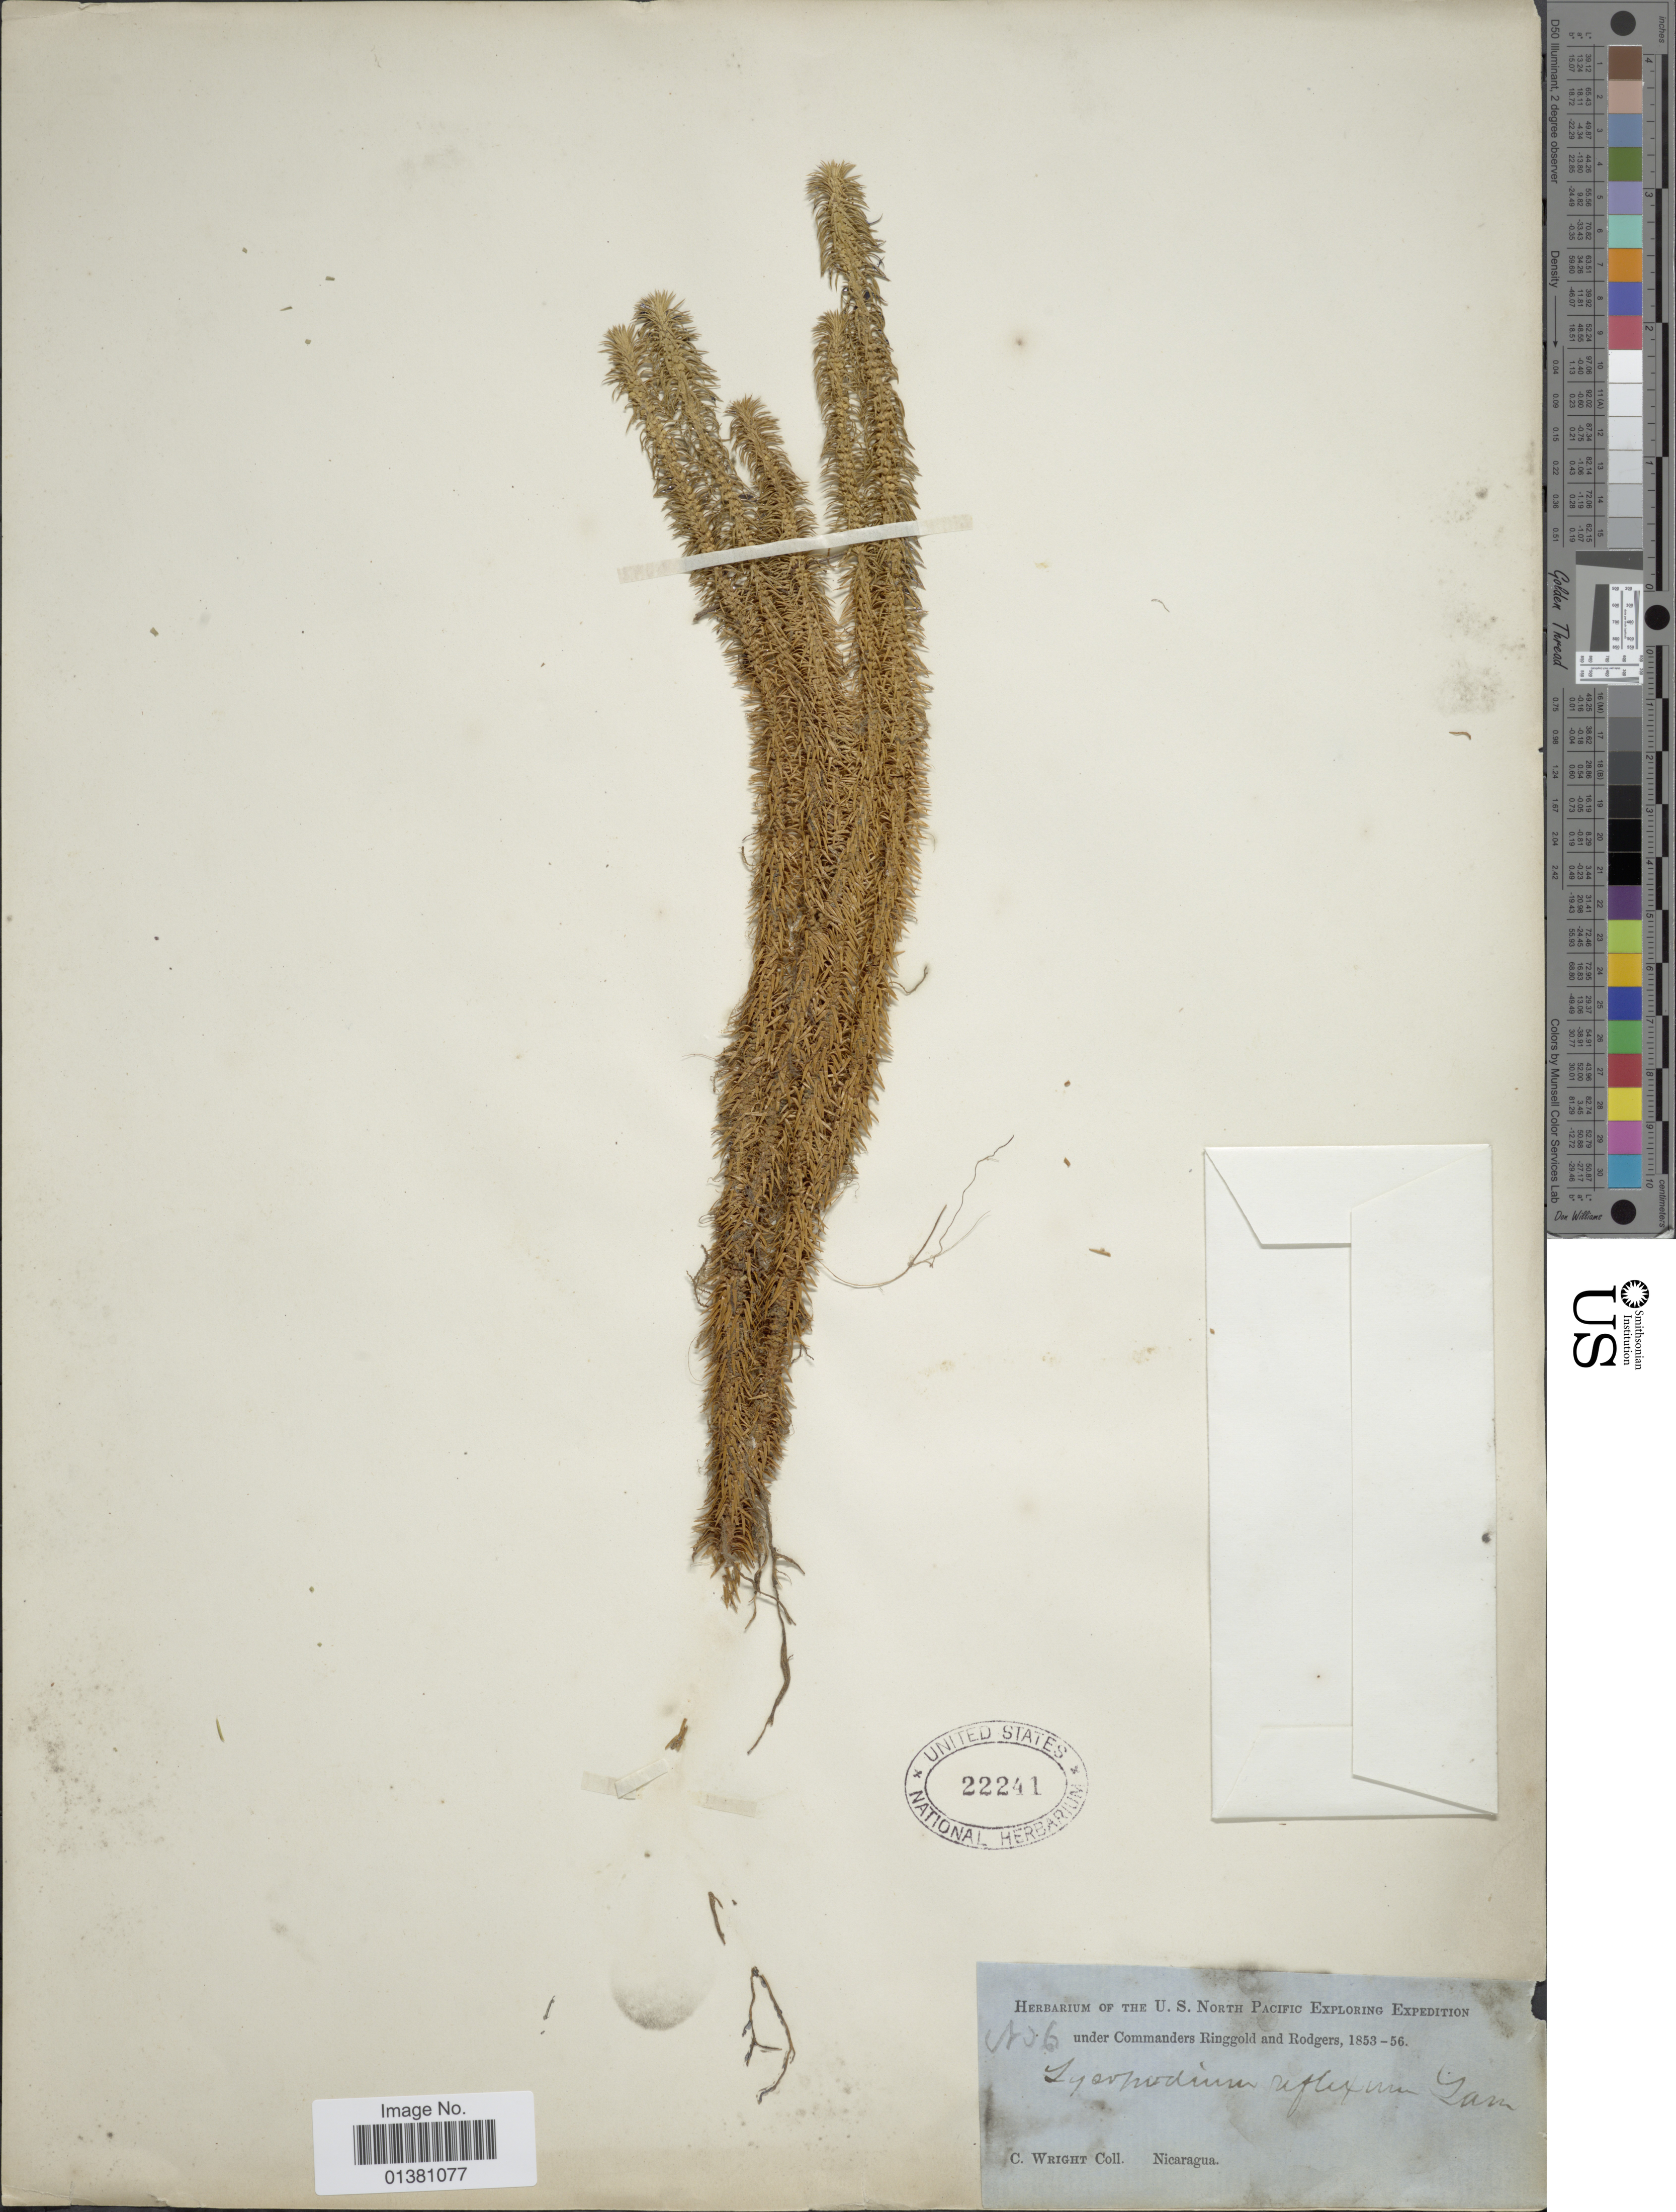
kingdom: Plantae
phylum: Tracheophyta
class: Lycopodiopsida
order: Lycopodiales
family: Lycopodiaceae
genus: Phlegmariurus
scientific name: Phlegmariurus reflexus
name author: (Lam.) B. Øllg.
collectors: C. Wright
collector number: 6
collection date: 1853/1856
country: Nicaragua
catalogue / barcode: US 22241